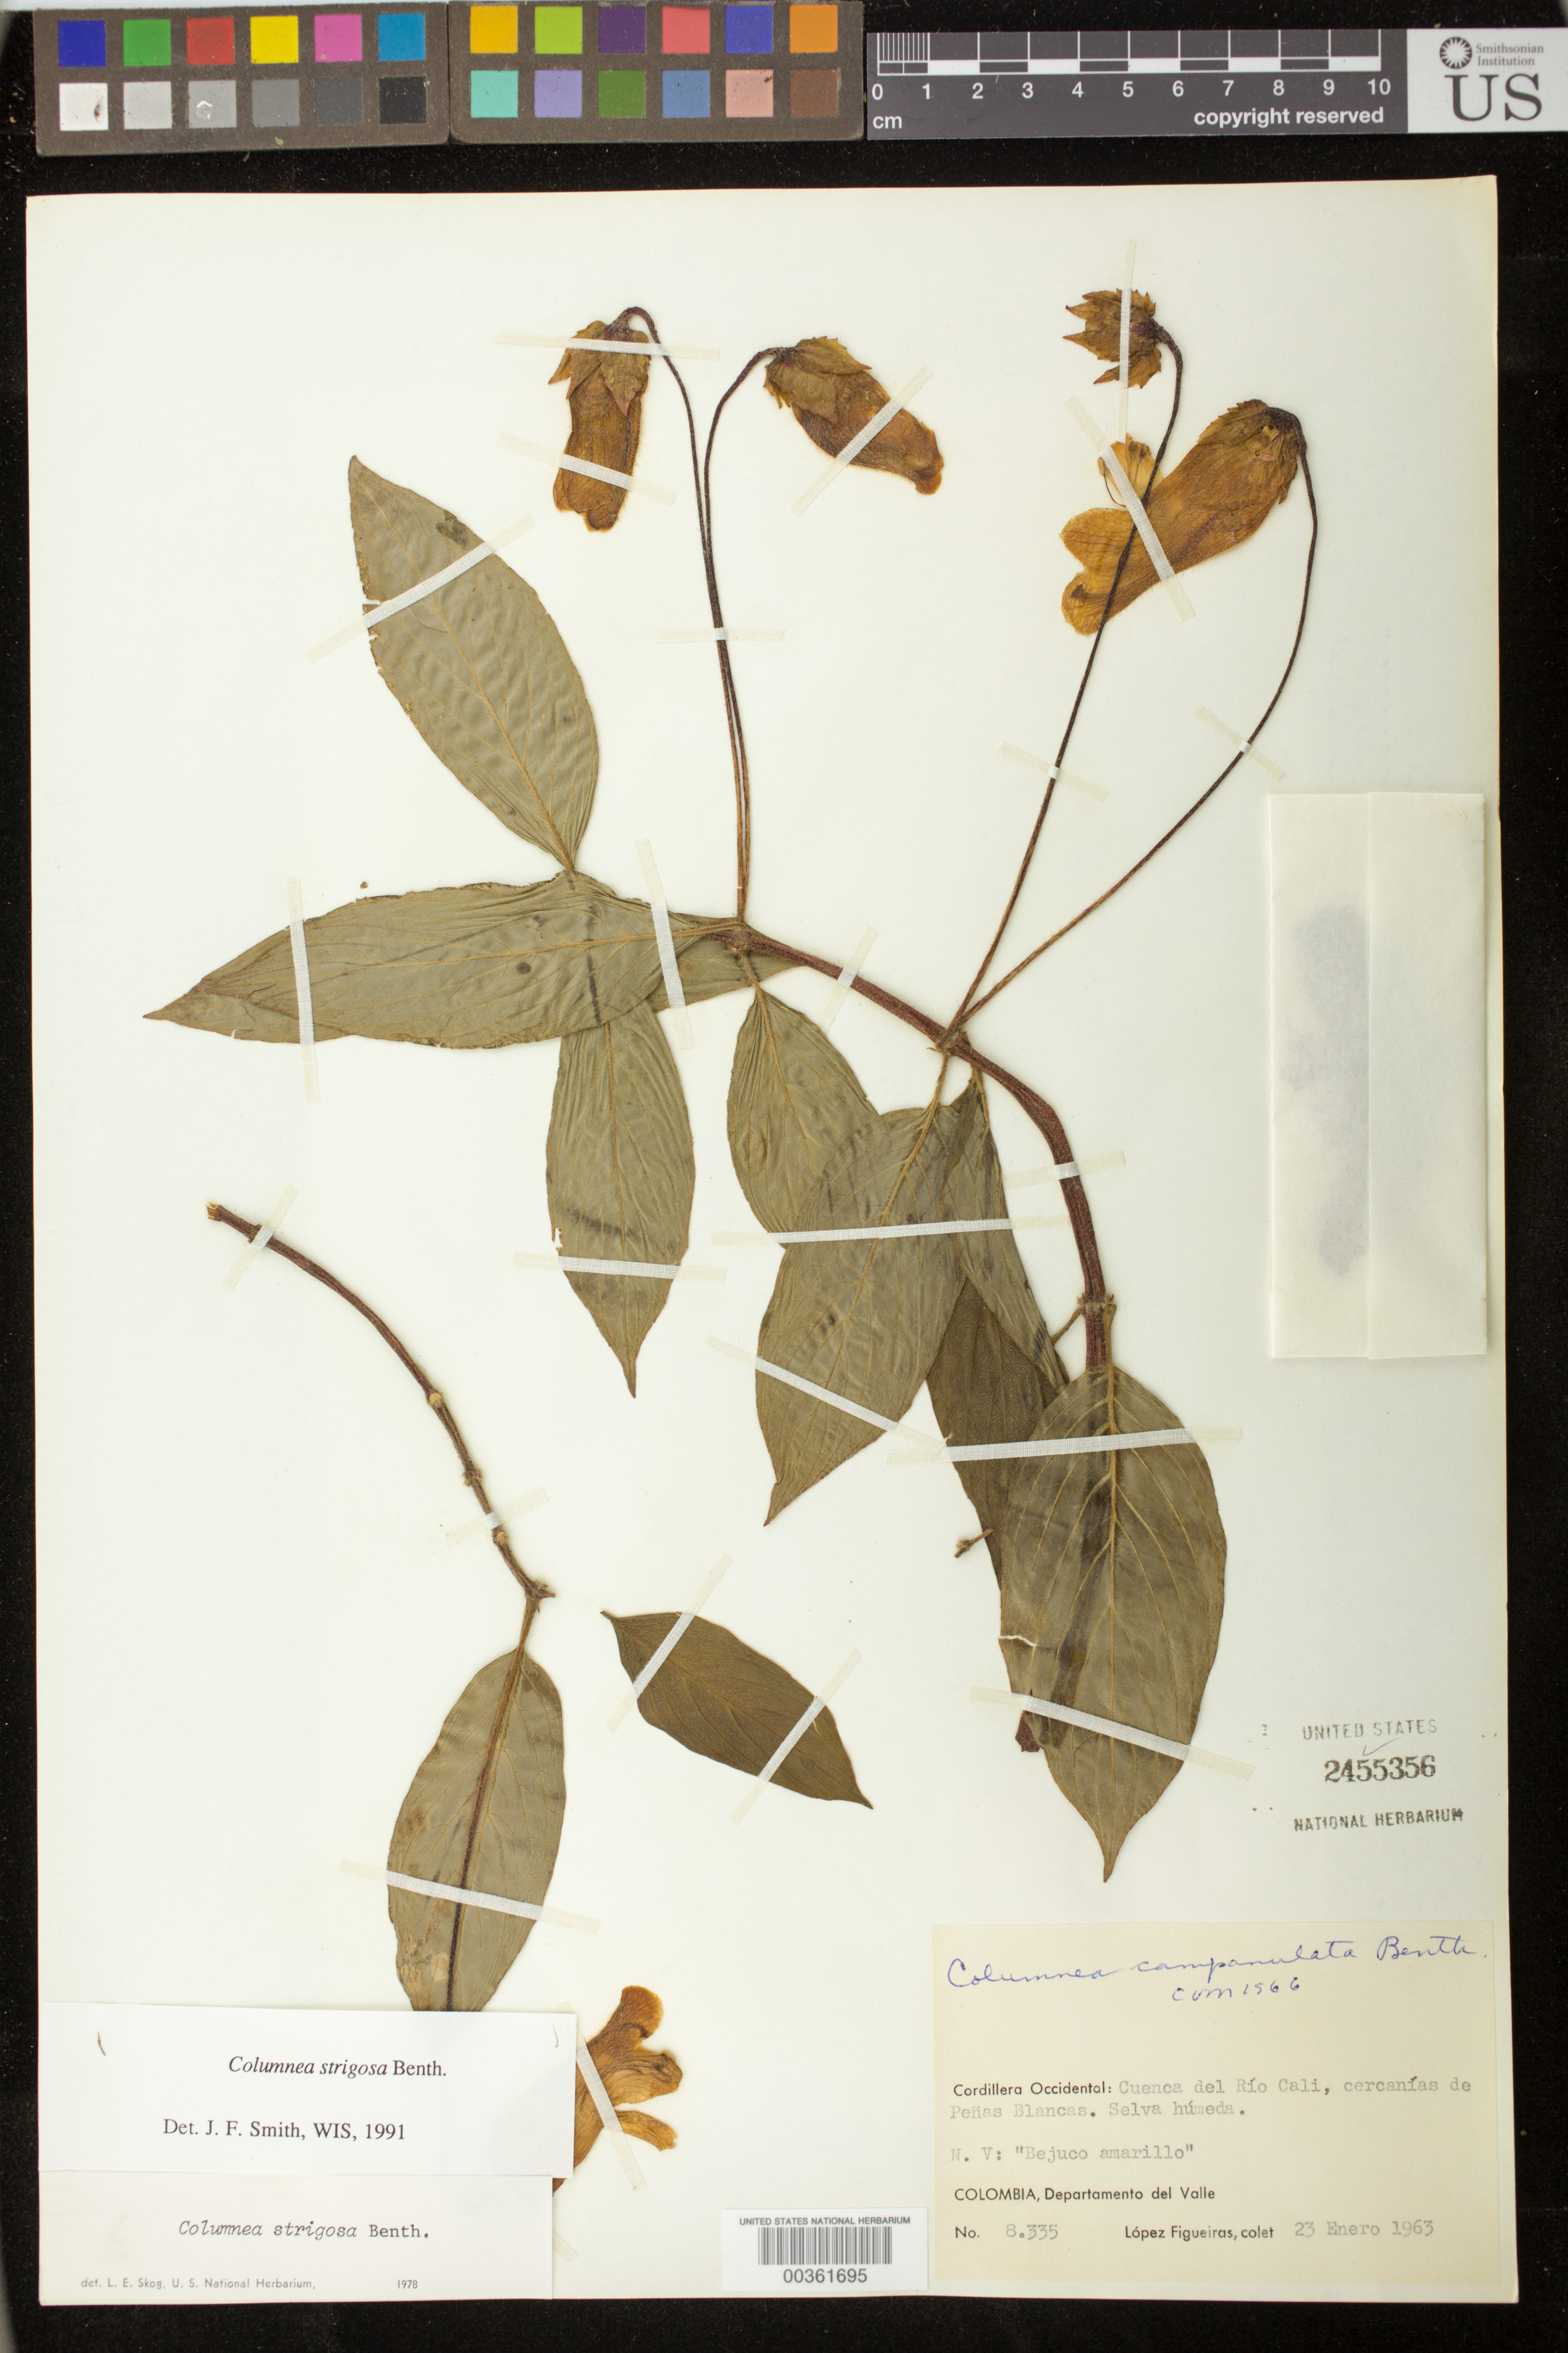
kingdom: Plantae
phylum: Tracheophyta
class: Magnoliopsida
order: Lamiales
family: Gesneriaceae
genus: Columnea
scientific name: Columnea strigosa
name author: Benth.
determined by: Skog, Laurence E.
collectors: M. López Figueiras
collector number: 8335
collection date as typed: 23 Jan 1963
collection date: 1963-01-23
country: Colombia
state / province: Valle del Cauca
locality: Depto. del Valle; Cordillera Occidental: Cuenca del Río Cali, cercanías de Peñas Blancas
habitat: Selva húmeda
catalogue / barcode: US 2455356